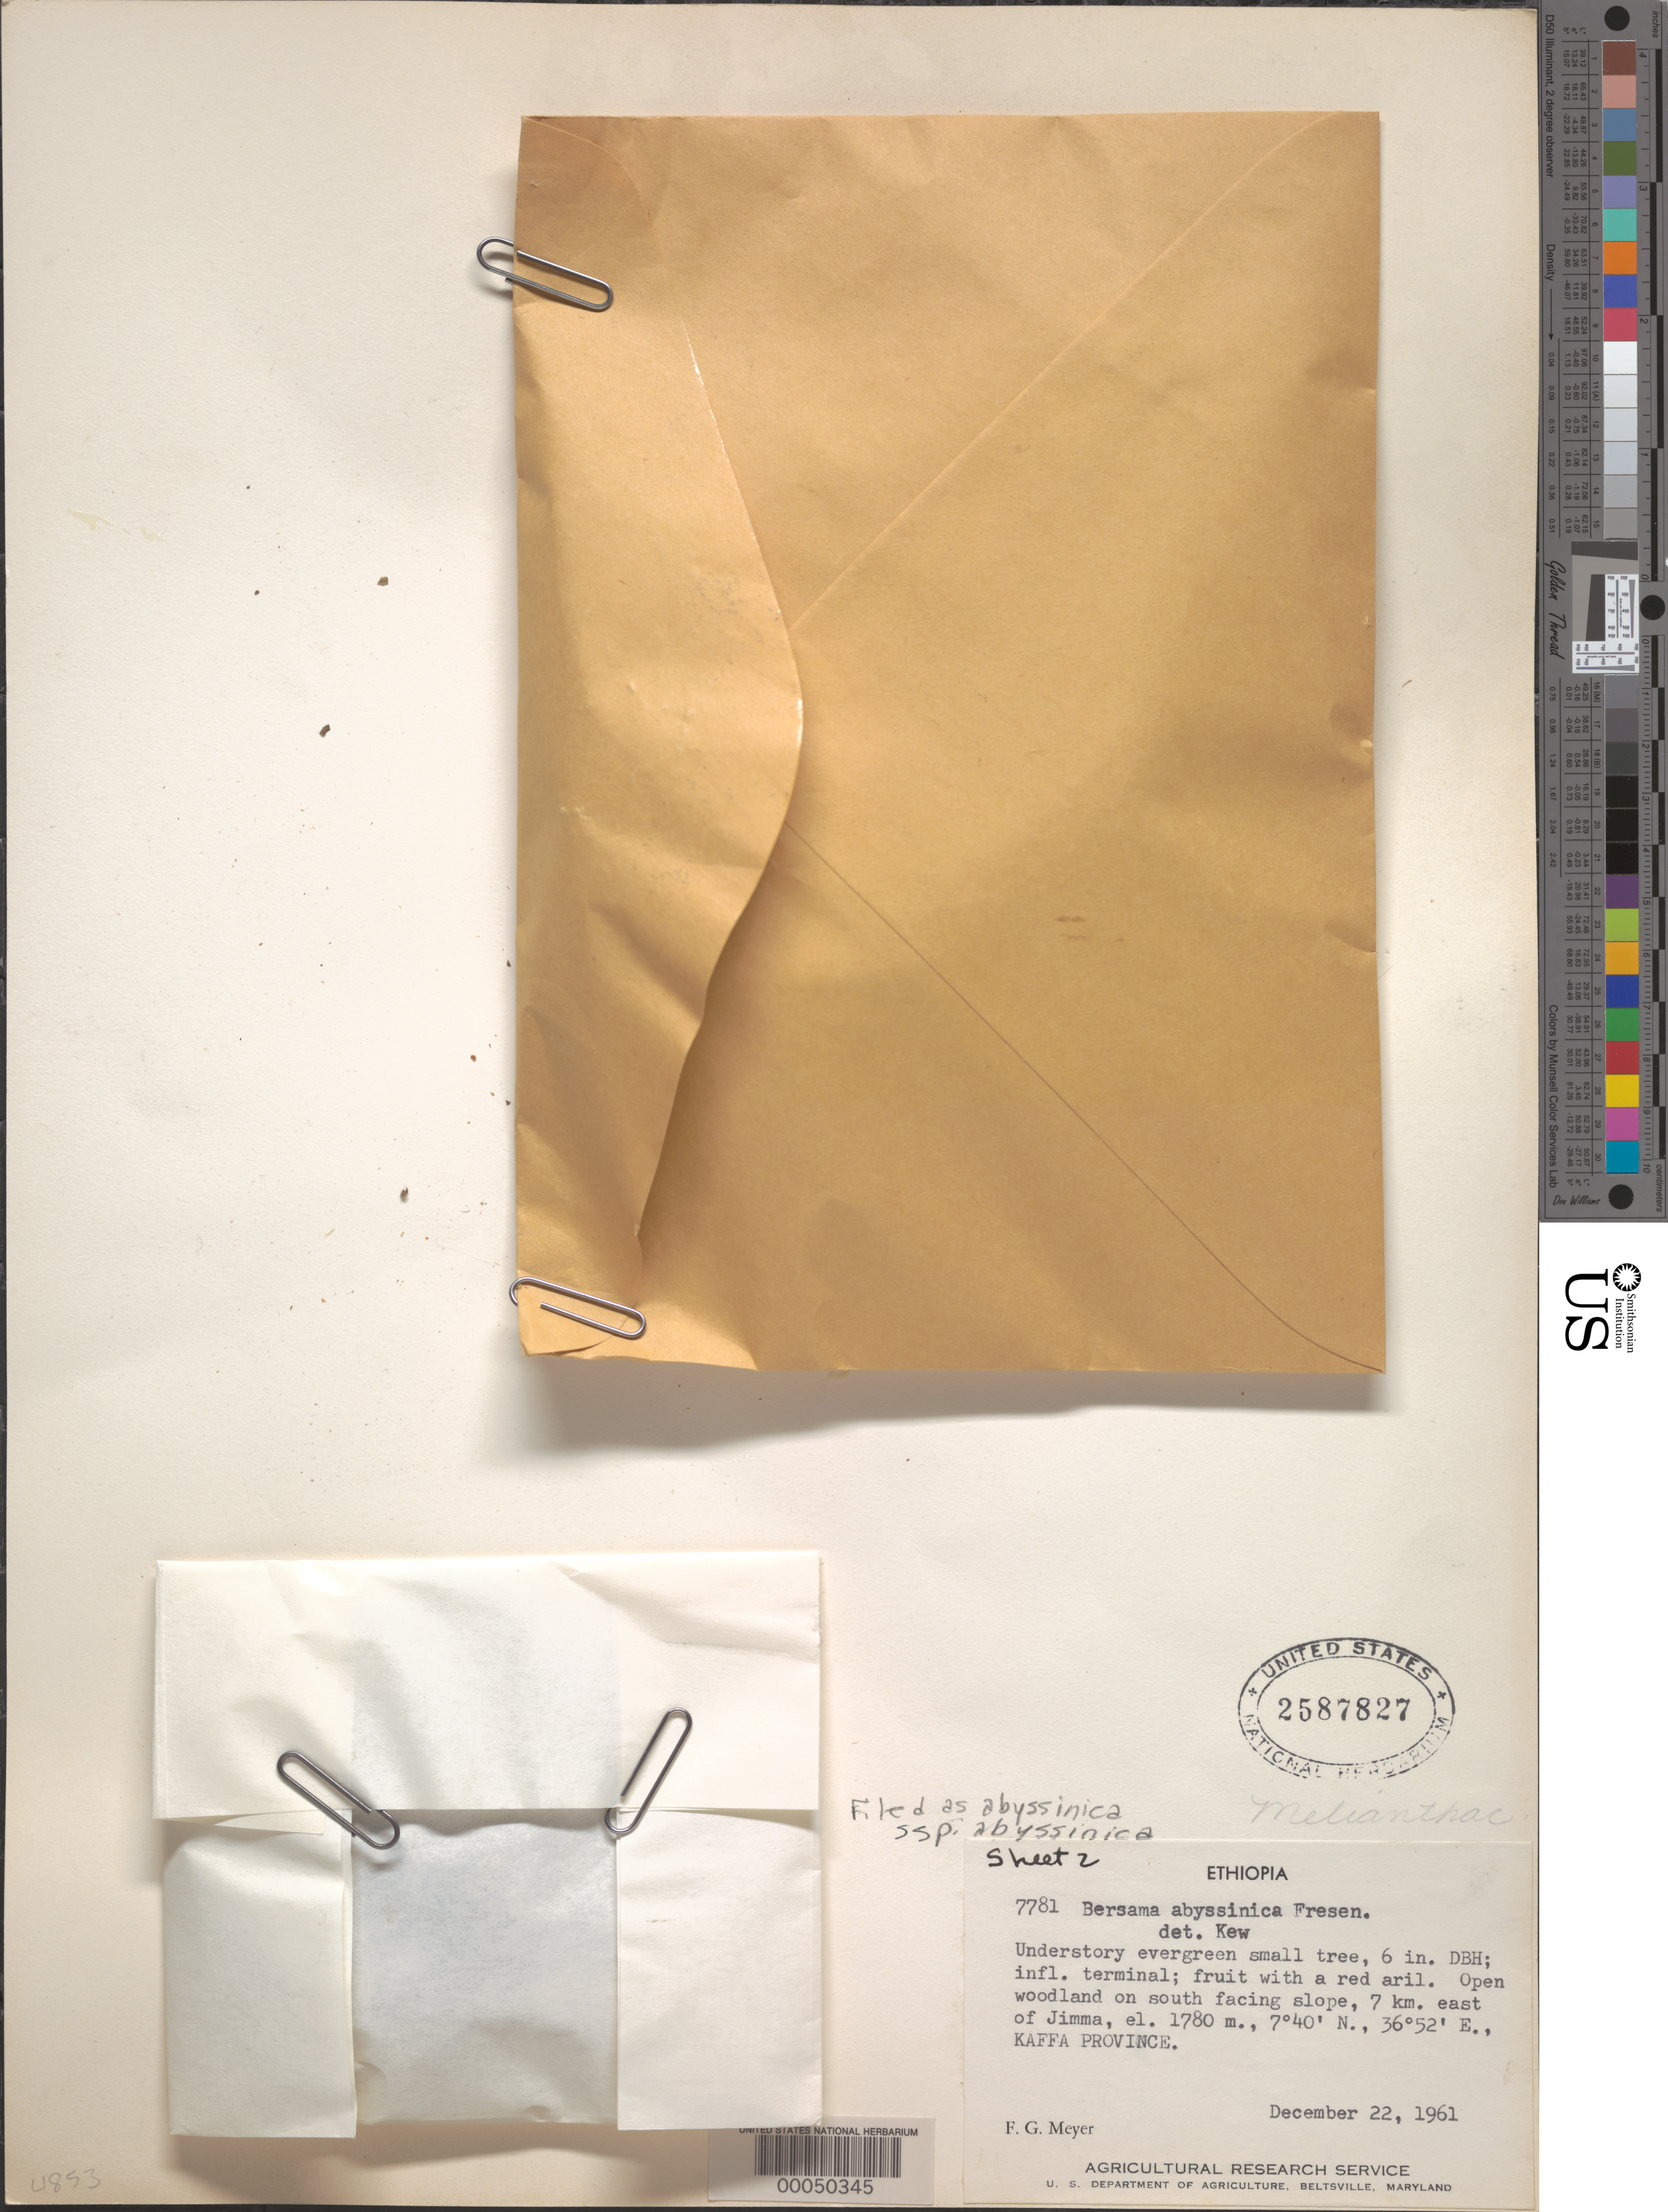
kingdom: Plantae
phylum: Tracheophyta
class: Magnoliopsida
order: Geraniales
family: Melianthaceae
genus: Bersama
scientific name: Bersama abyssinica subsp. abyssinica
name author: Fresen.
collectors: F. G. Meyer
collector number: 7781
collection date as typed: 22 Dec 1961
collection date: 1961-12-22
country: Ethiopia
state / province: South West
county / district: Keffa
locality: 7 km e of jimma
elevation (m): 1780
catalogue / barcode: US 2587827